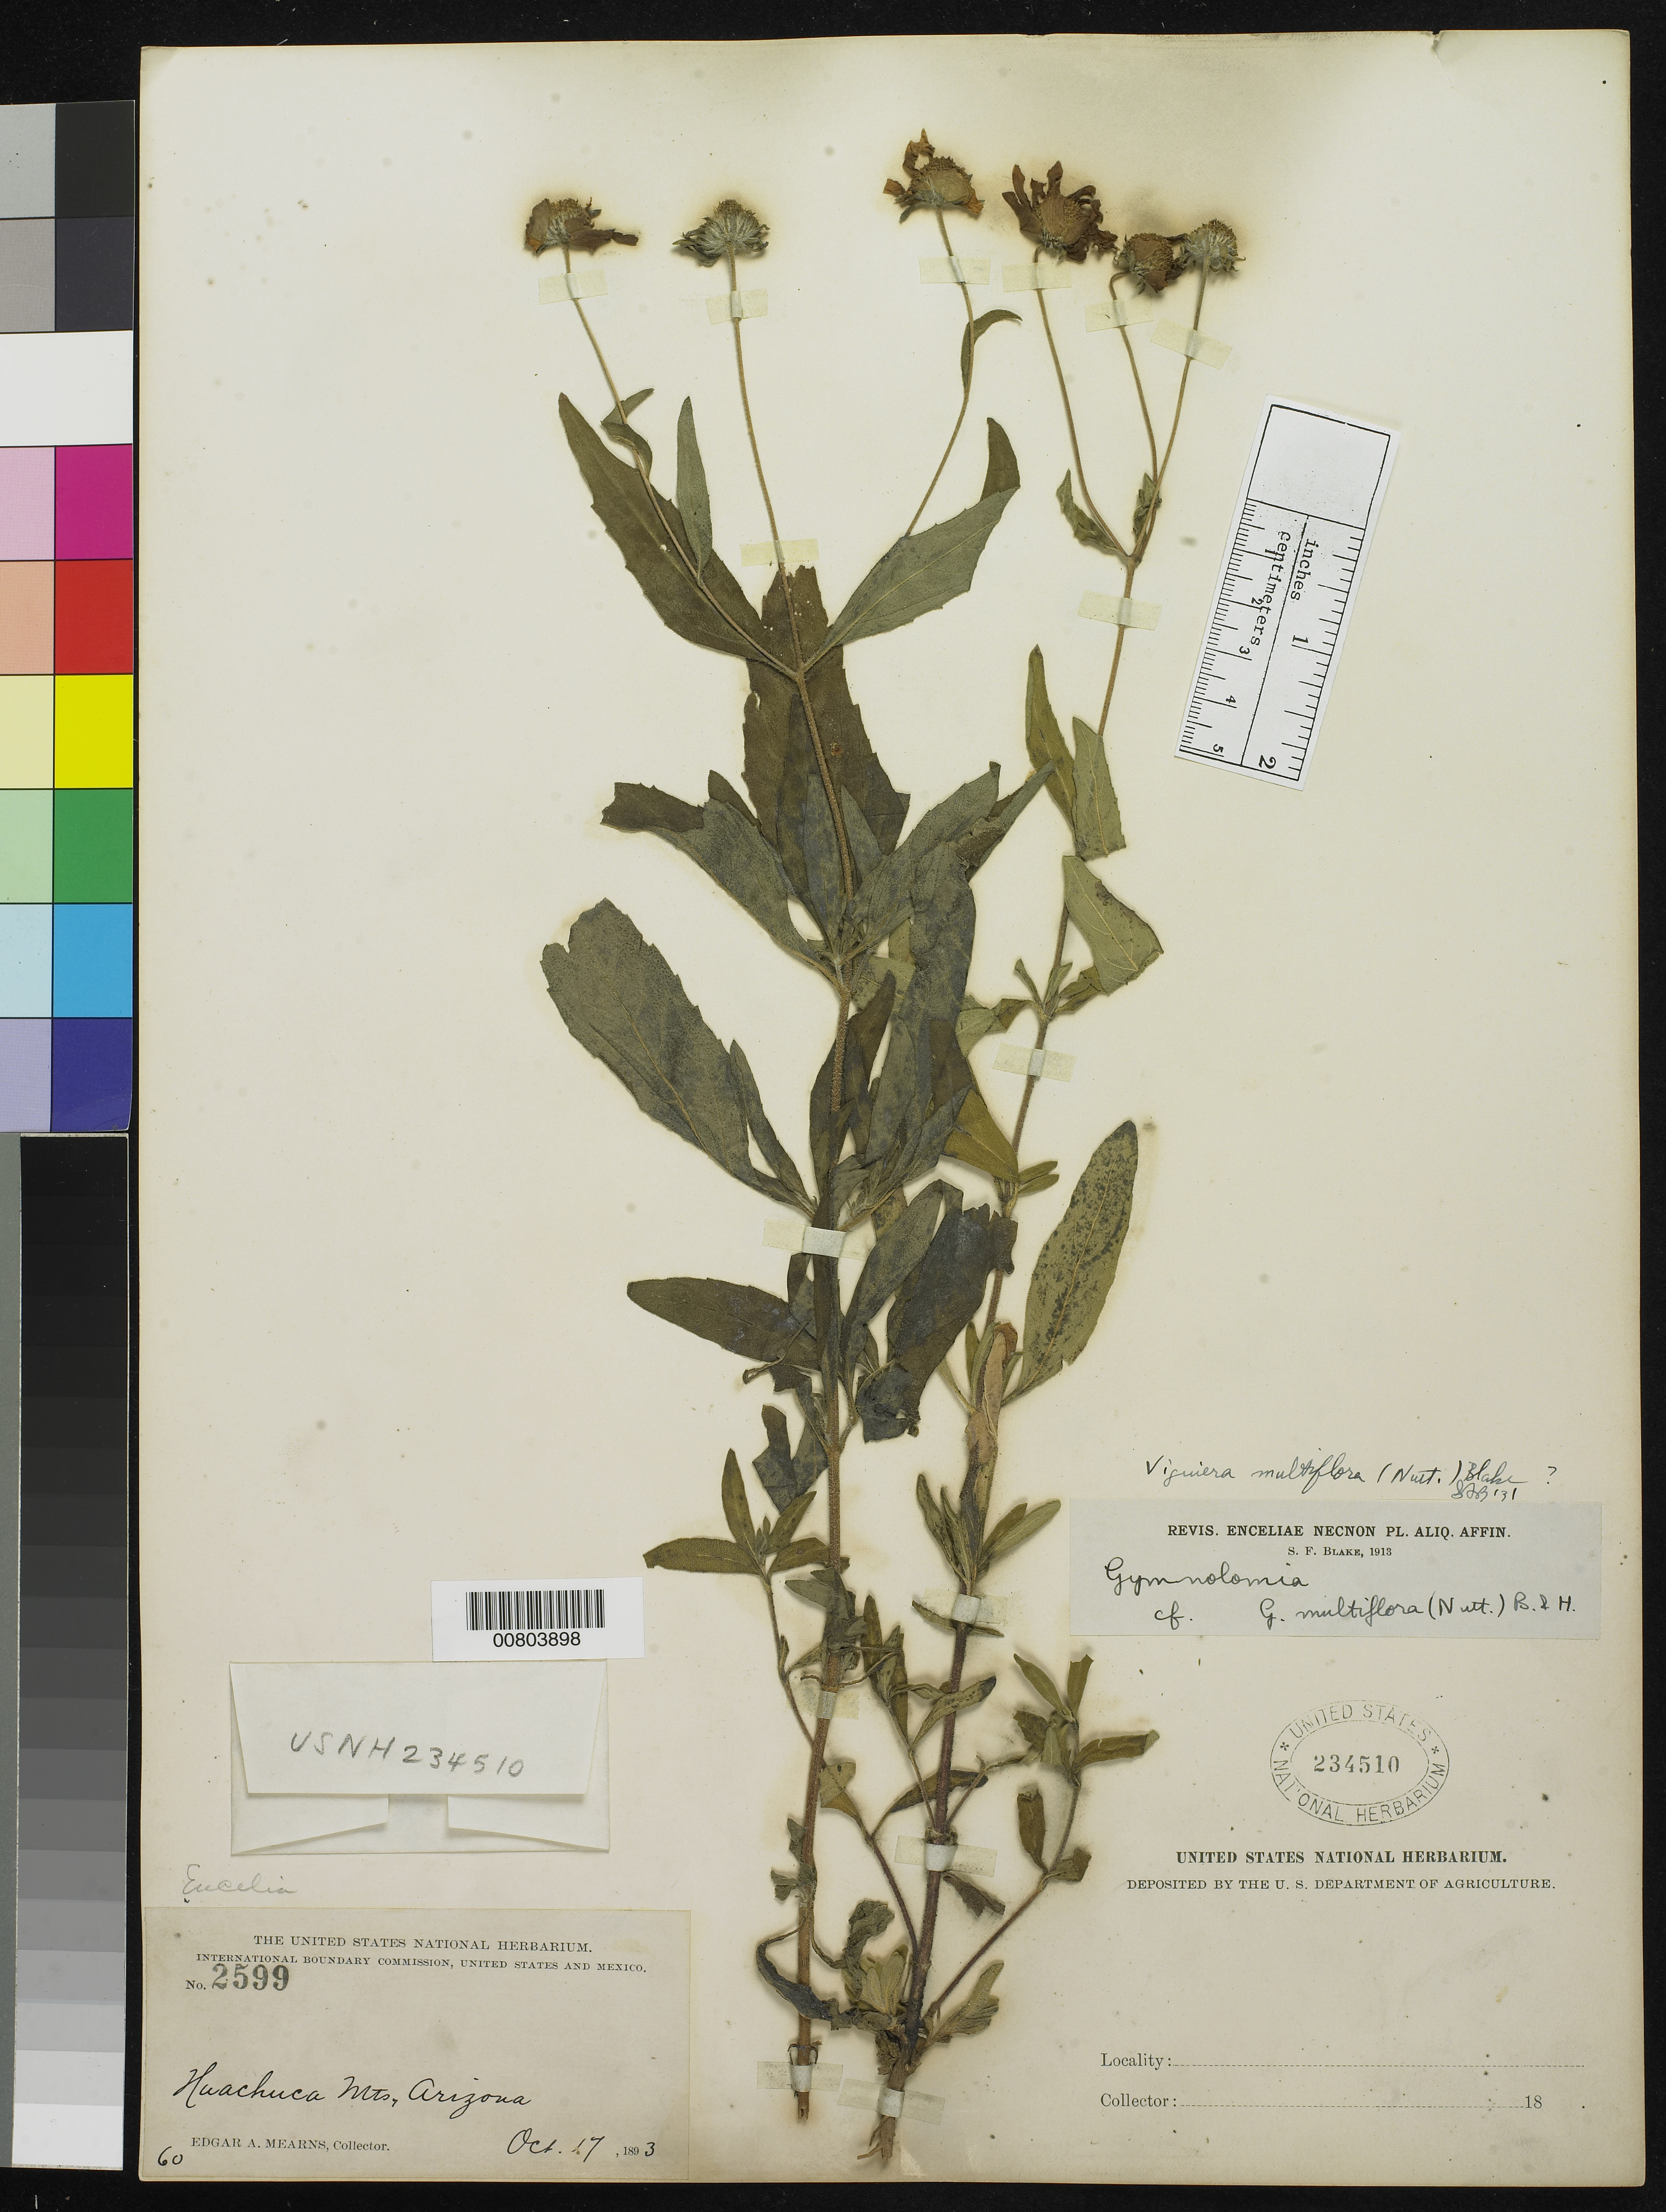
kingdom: Plantae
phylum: Tracheophyta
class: Magnoliopsida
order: Asterales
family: Asteraceae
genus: Viguiera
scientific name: Viguiera multiflora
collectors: E. A. Mearns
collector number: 2599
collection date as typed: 17 Oct 1893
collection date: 1893-10-17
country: United States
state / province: Arizona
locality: Huachuca Mts.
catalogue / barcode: US 234510